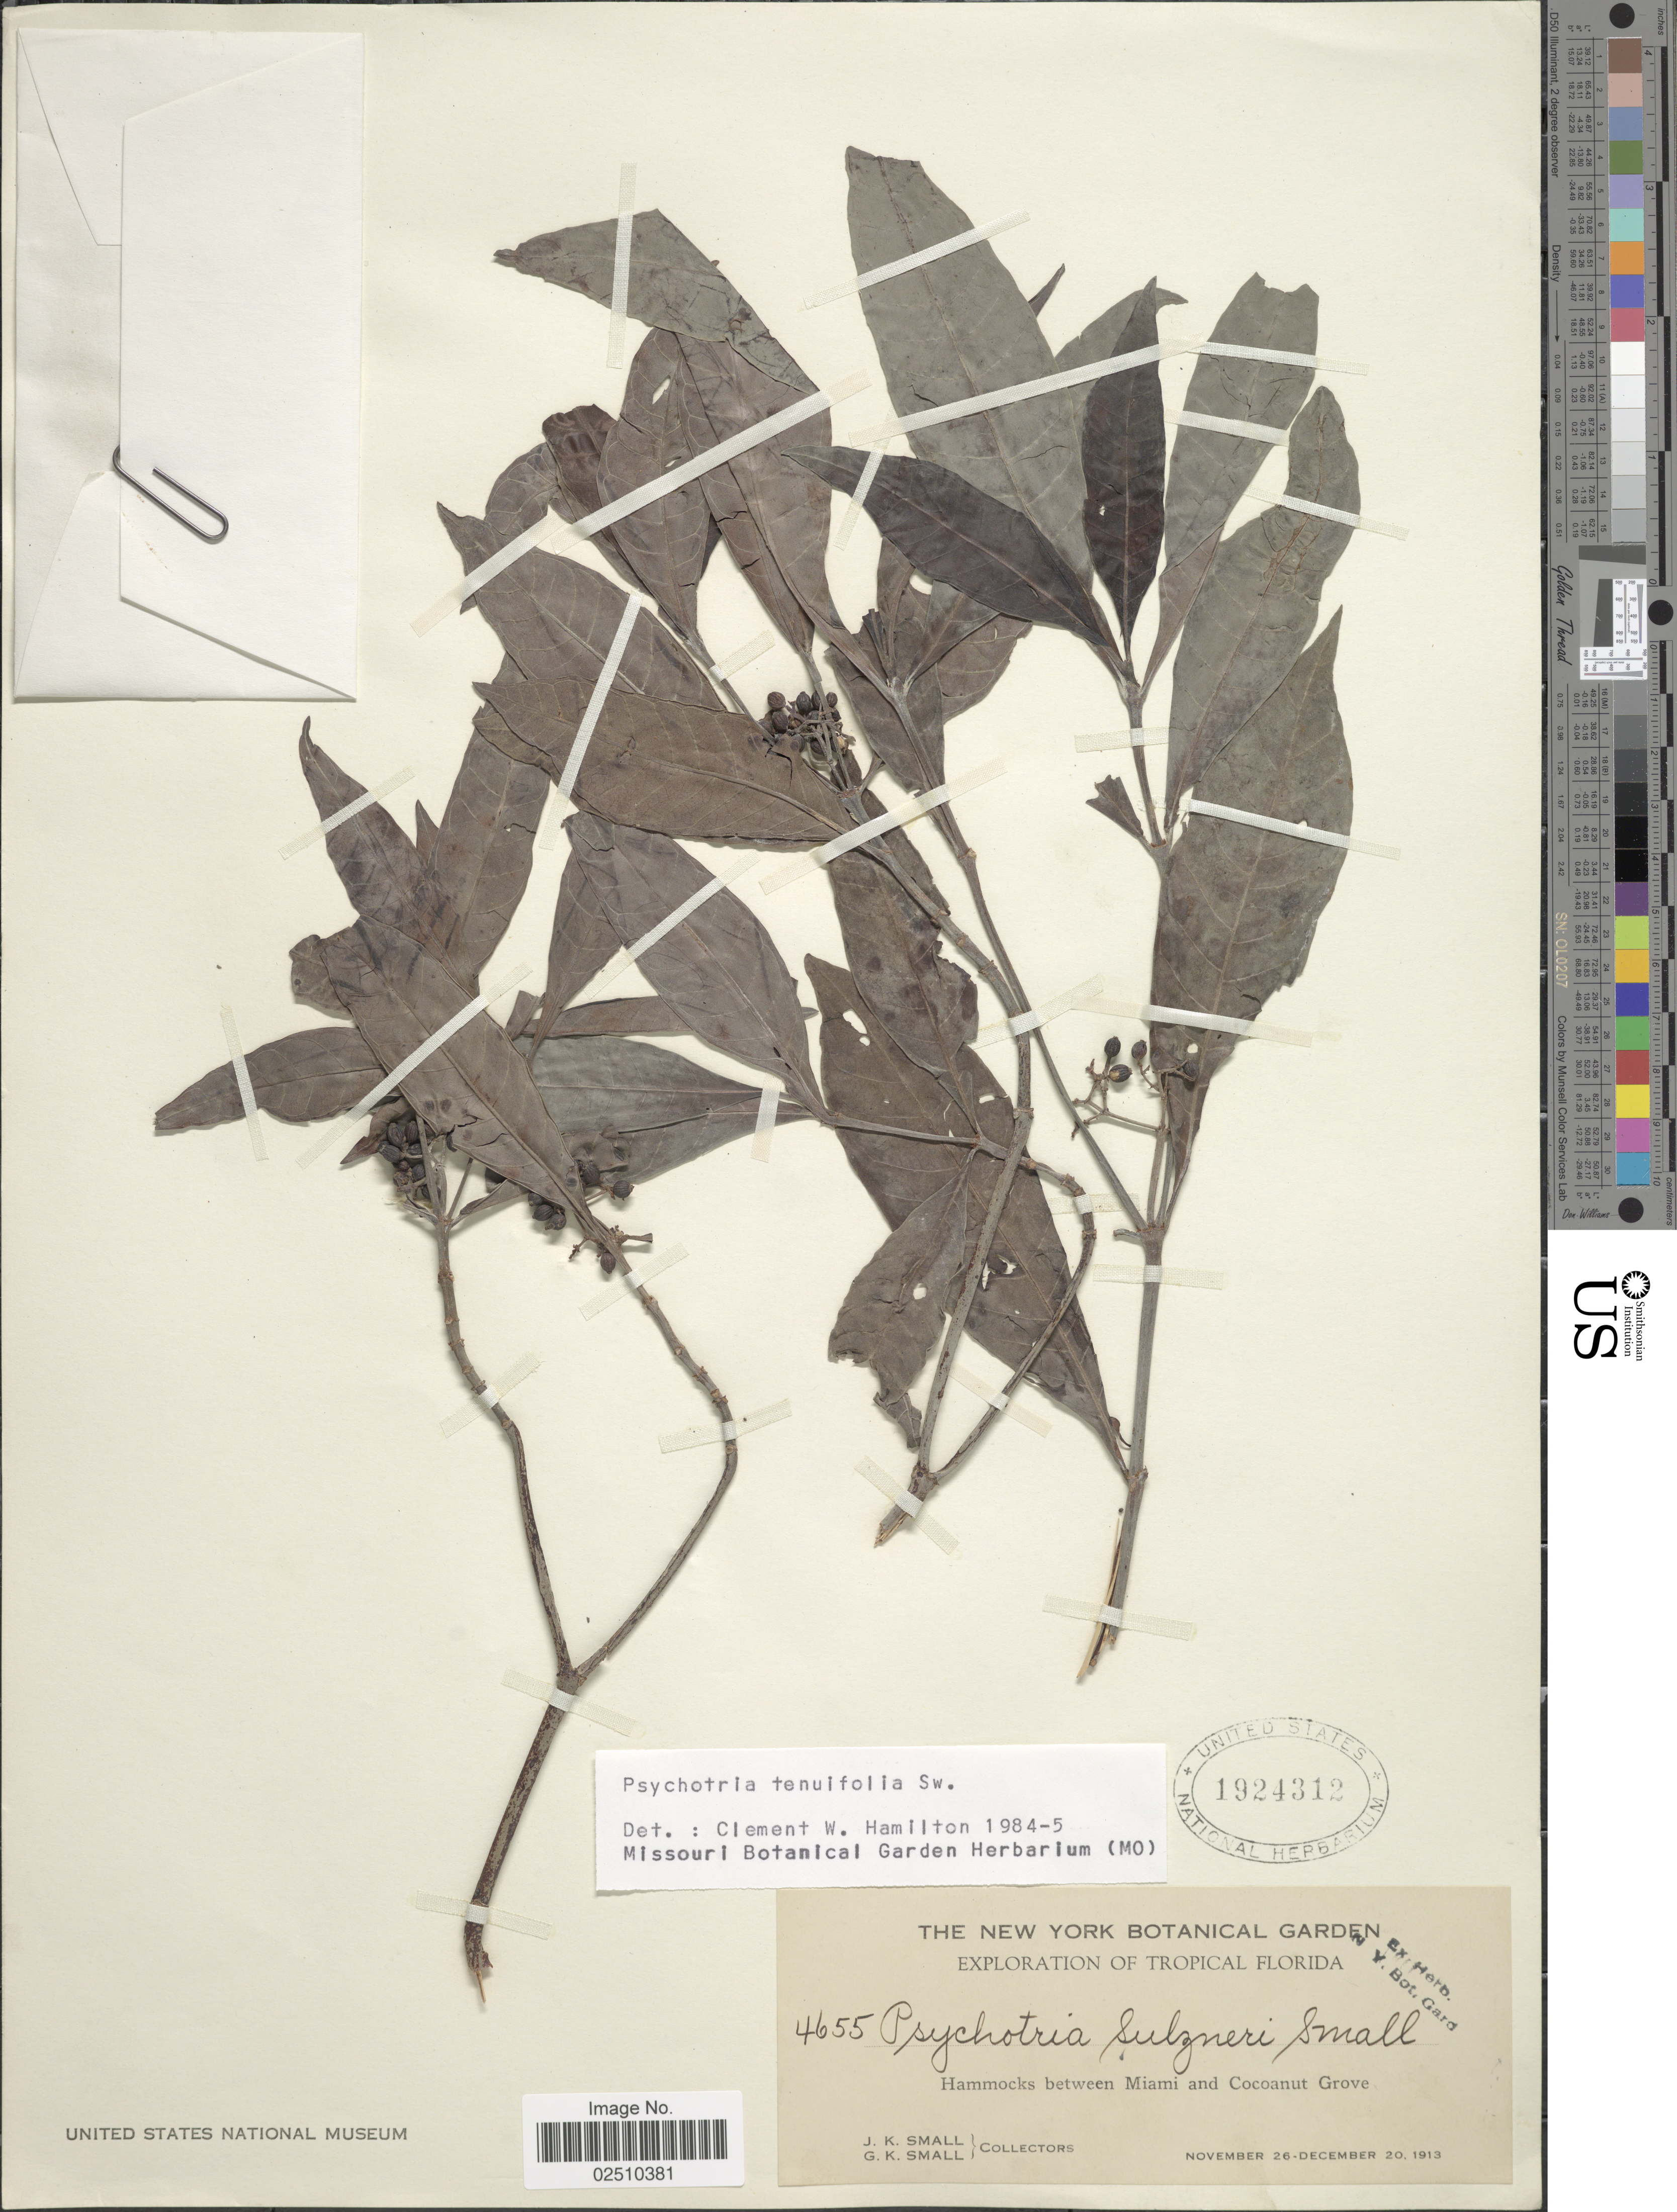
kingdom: Plantae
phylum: Tracheophyta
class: Magnoliopsida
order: Gentianales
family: Rubiaceae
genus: Psychotria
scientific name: Psychotria tenuifolia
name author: Sw.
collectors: J. K. Small & G. K. Small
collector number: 4655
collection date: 1913-11-26/1913-12-20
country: United States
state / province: Florida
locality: Tropical Florida, Hammocks between Miami and Cocoanut Grove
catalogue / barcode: US 1924312